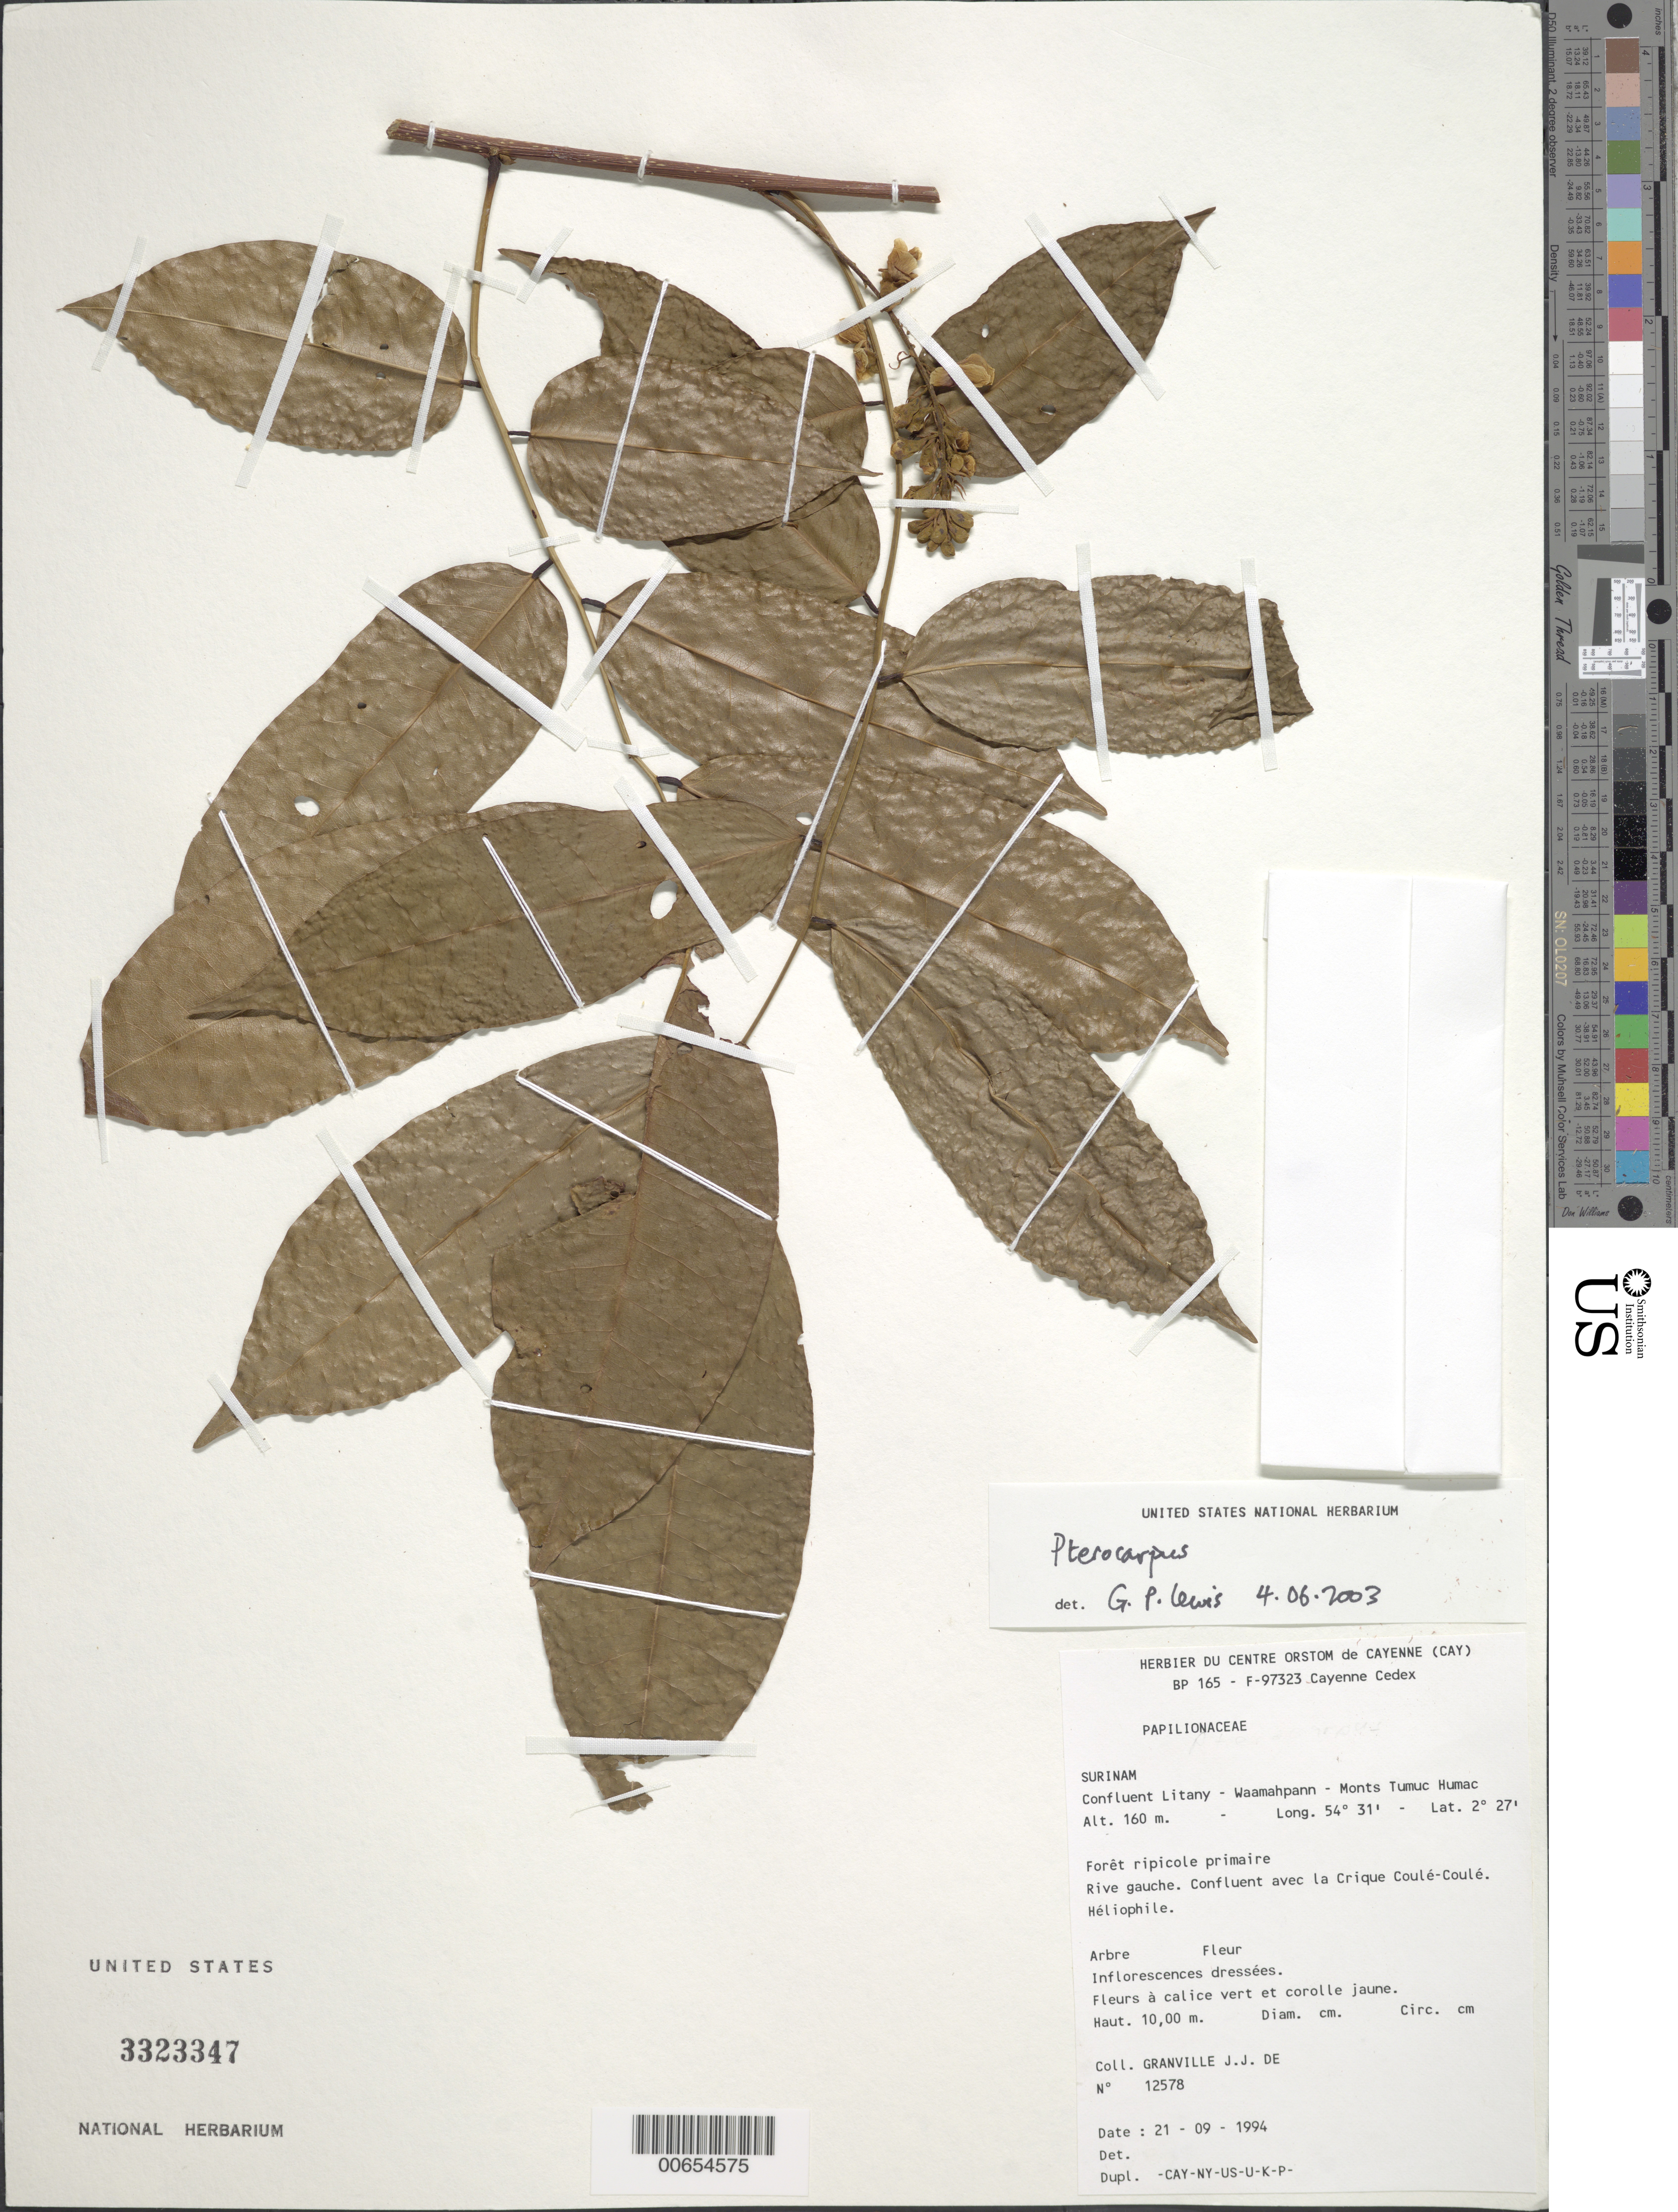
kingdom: Plantae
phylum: Tracheophyta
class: Magnoliopsida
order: Fabales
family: Fabaceae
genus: Pterocarpus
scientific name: Pterocarpus sp.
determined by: Lewis, Gwilym P.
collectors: J.-J. de Granville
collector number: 12578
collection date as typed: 21-Sep-94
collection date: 1994-09-21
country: Suriname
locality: Litany-Waamahpann confluence, Monts Tumuc-Humac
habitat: Héliophile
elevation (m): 160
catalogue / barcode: US 3323347